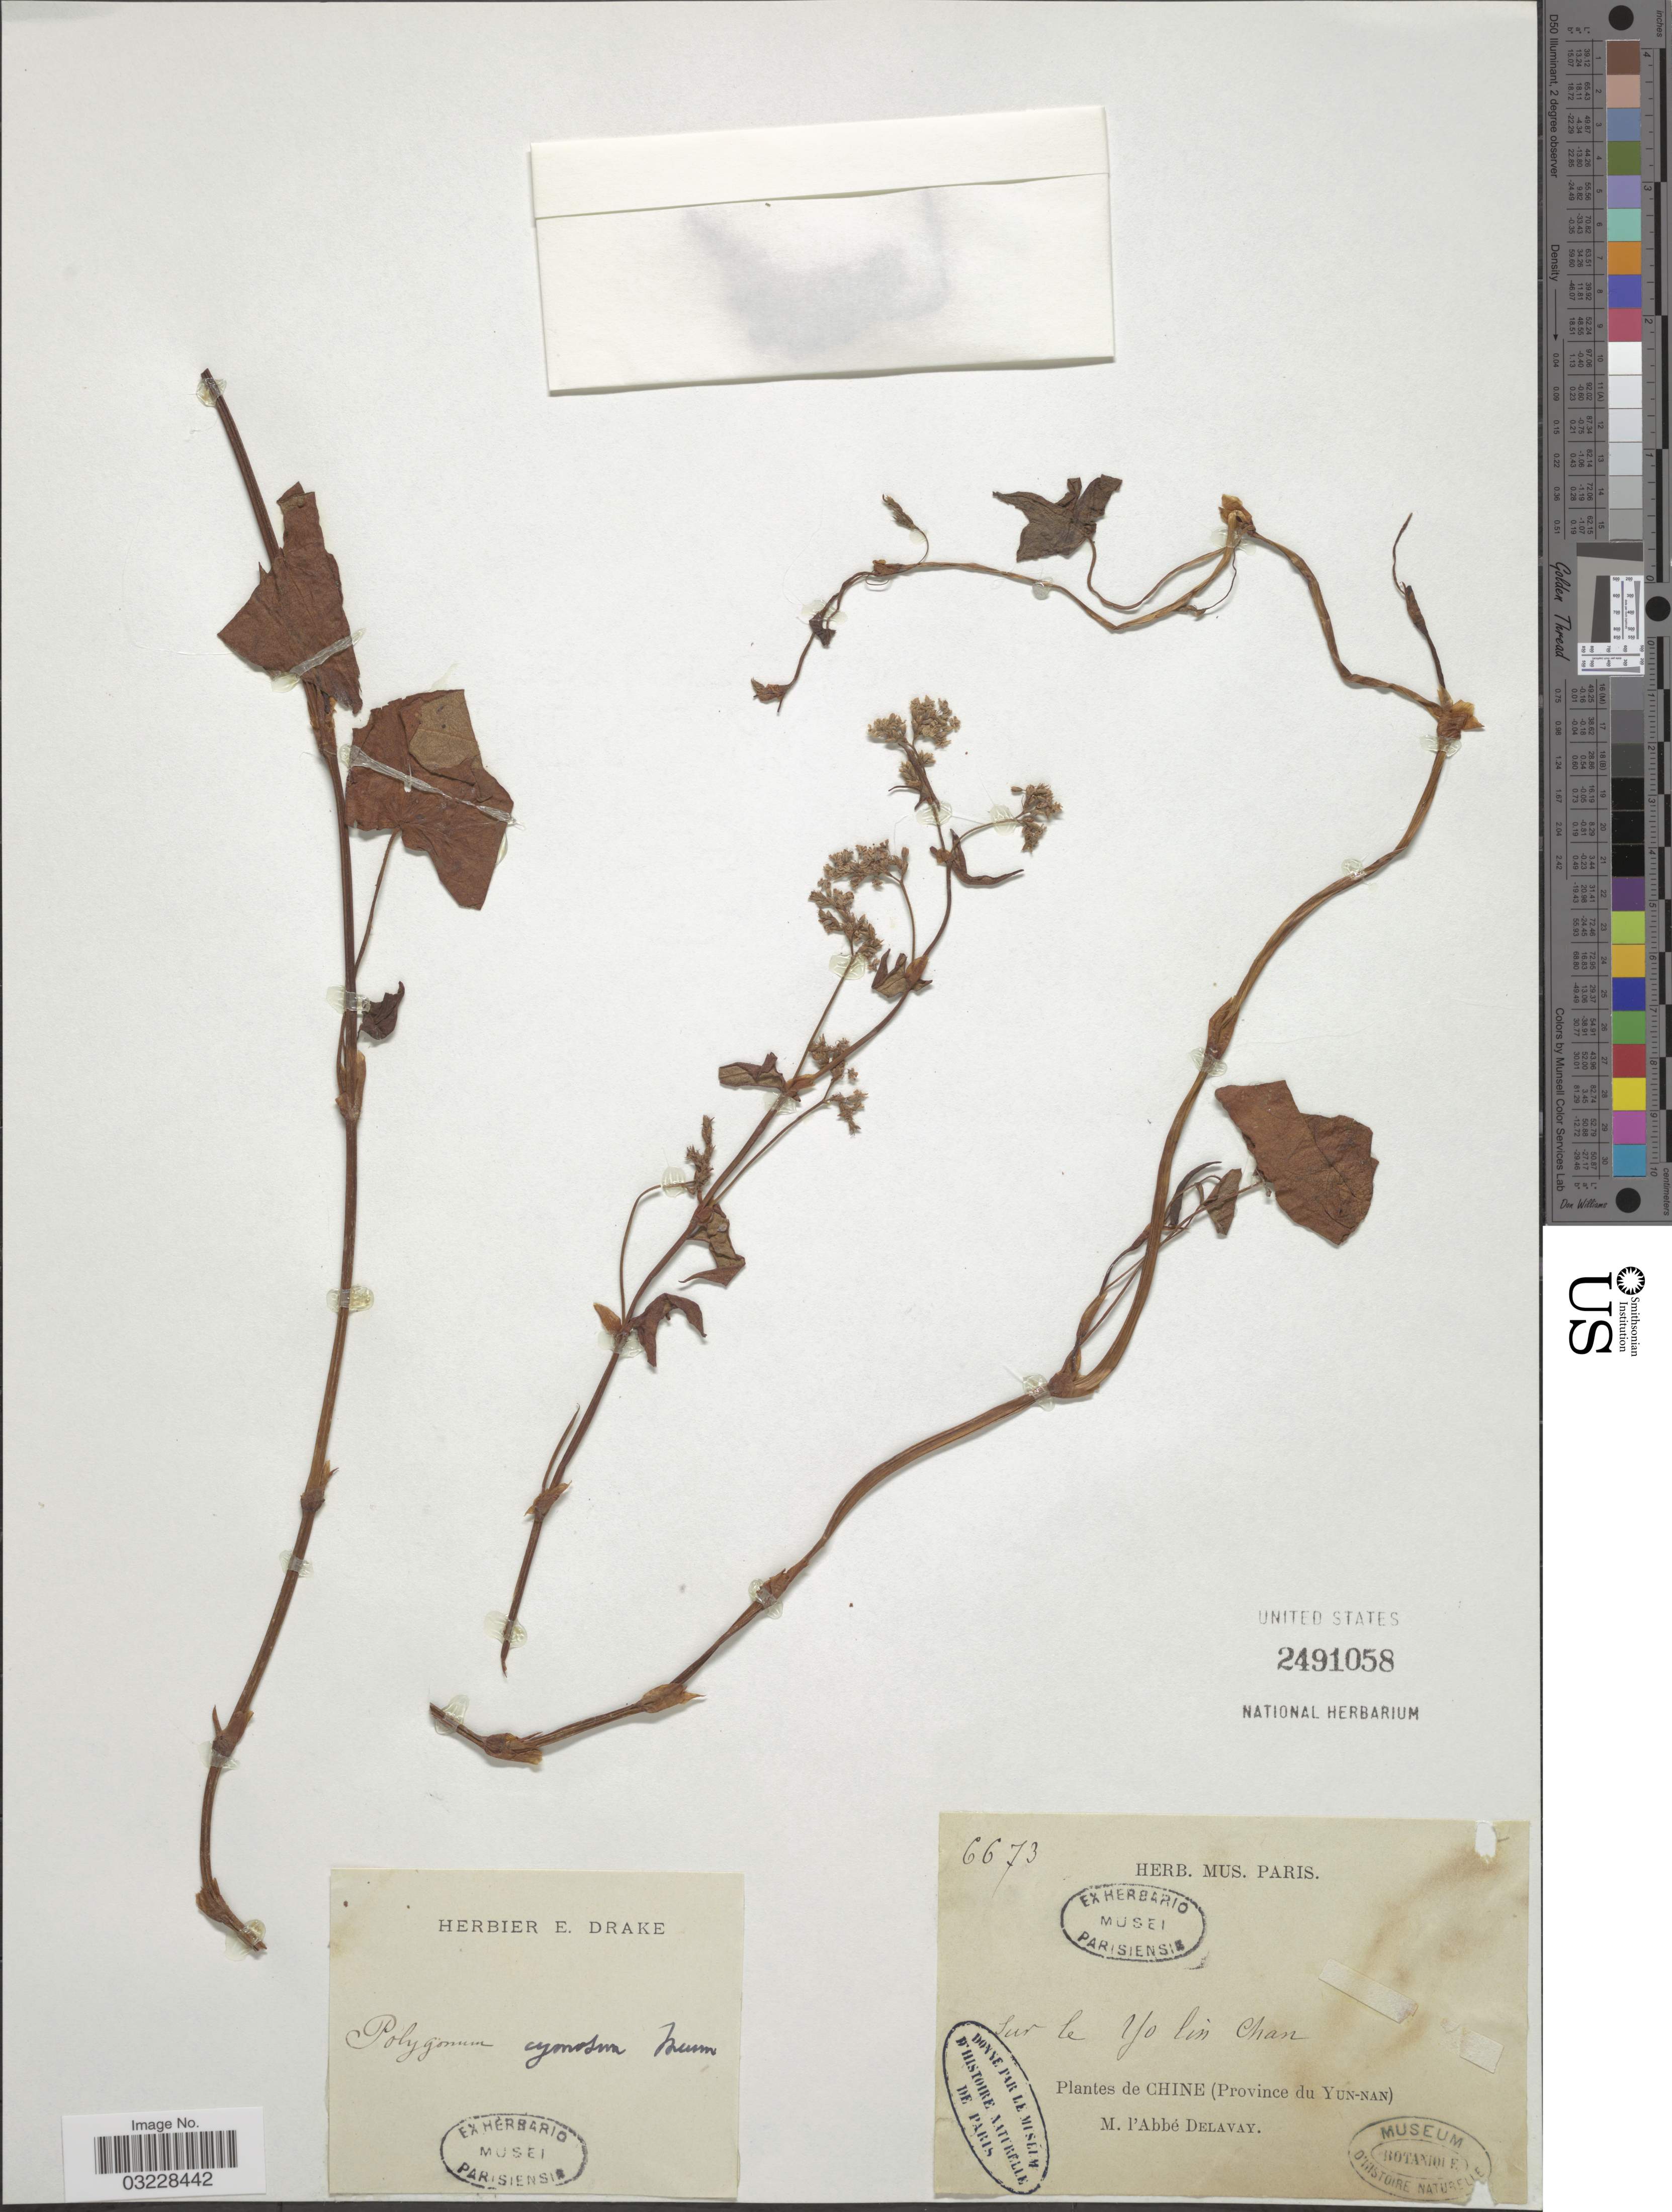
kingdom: Plantae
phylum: Tracheophyta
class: Magnoliopsida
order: Caryophyllales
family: Polygonaceae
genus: Fagopyrum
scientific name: Fagopyrum cymosum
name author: (Trevir.) Meisn.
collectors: P. Delavay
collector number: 6673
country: China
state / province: Yunnan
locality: Sur le Yo lin Chan. (Province du Yun-nan).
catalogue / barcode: US 2491058